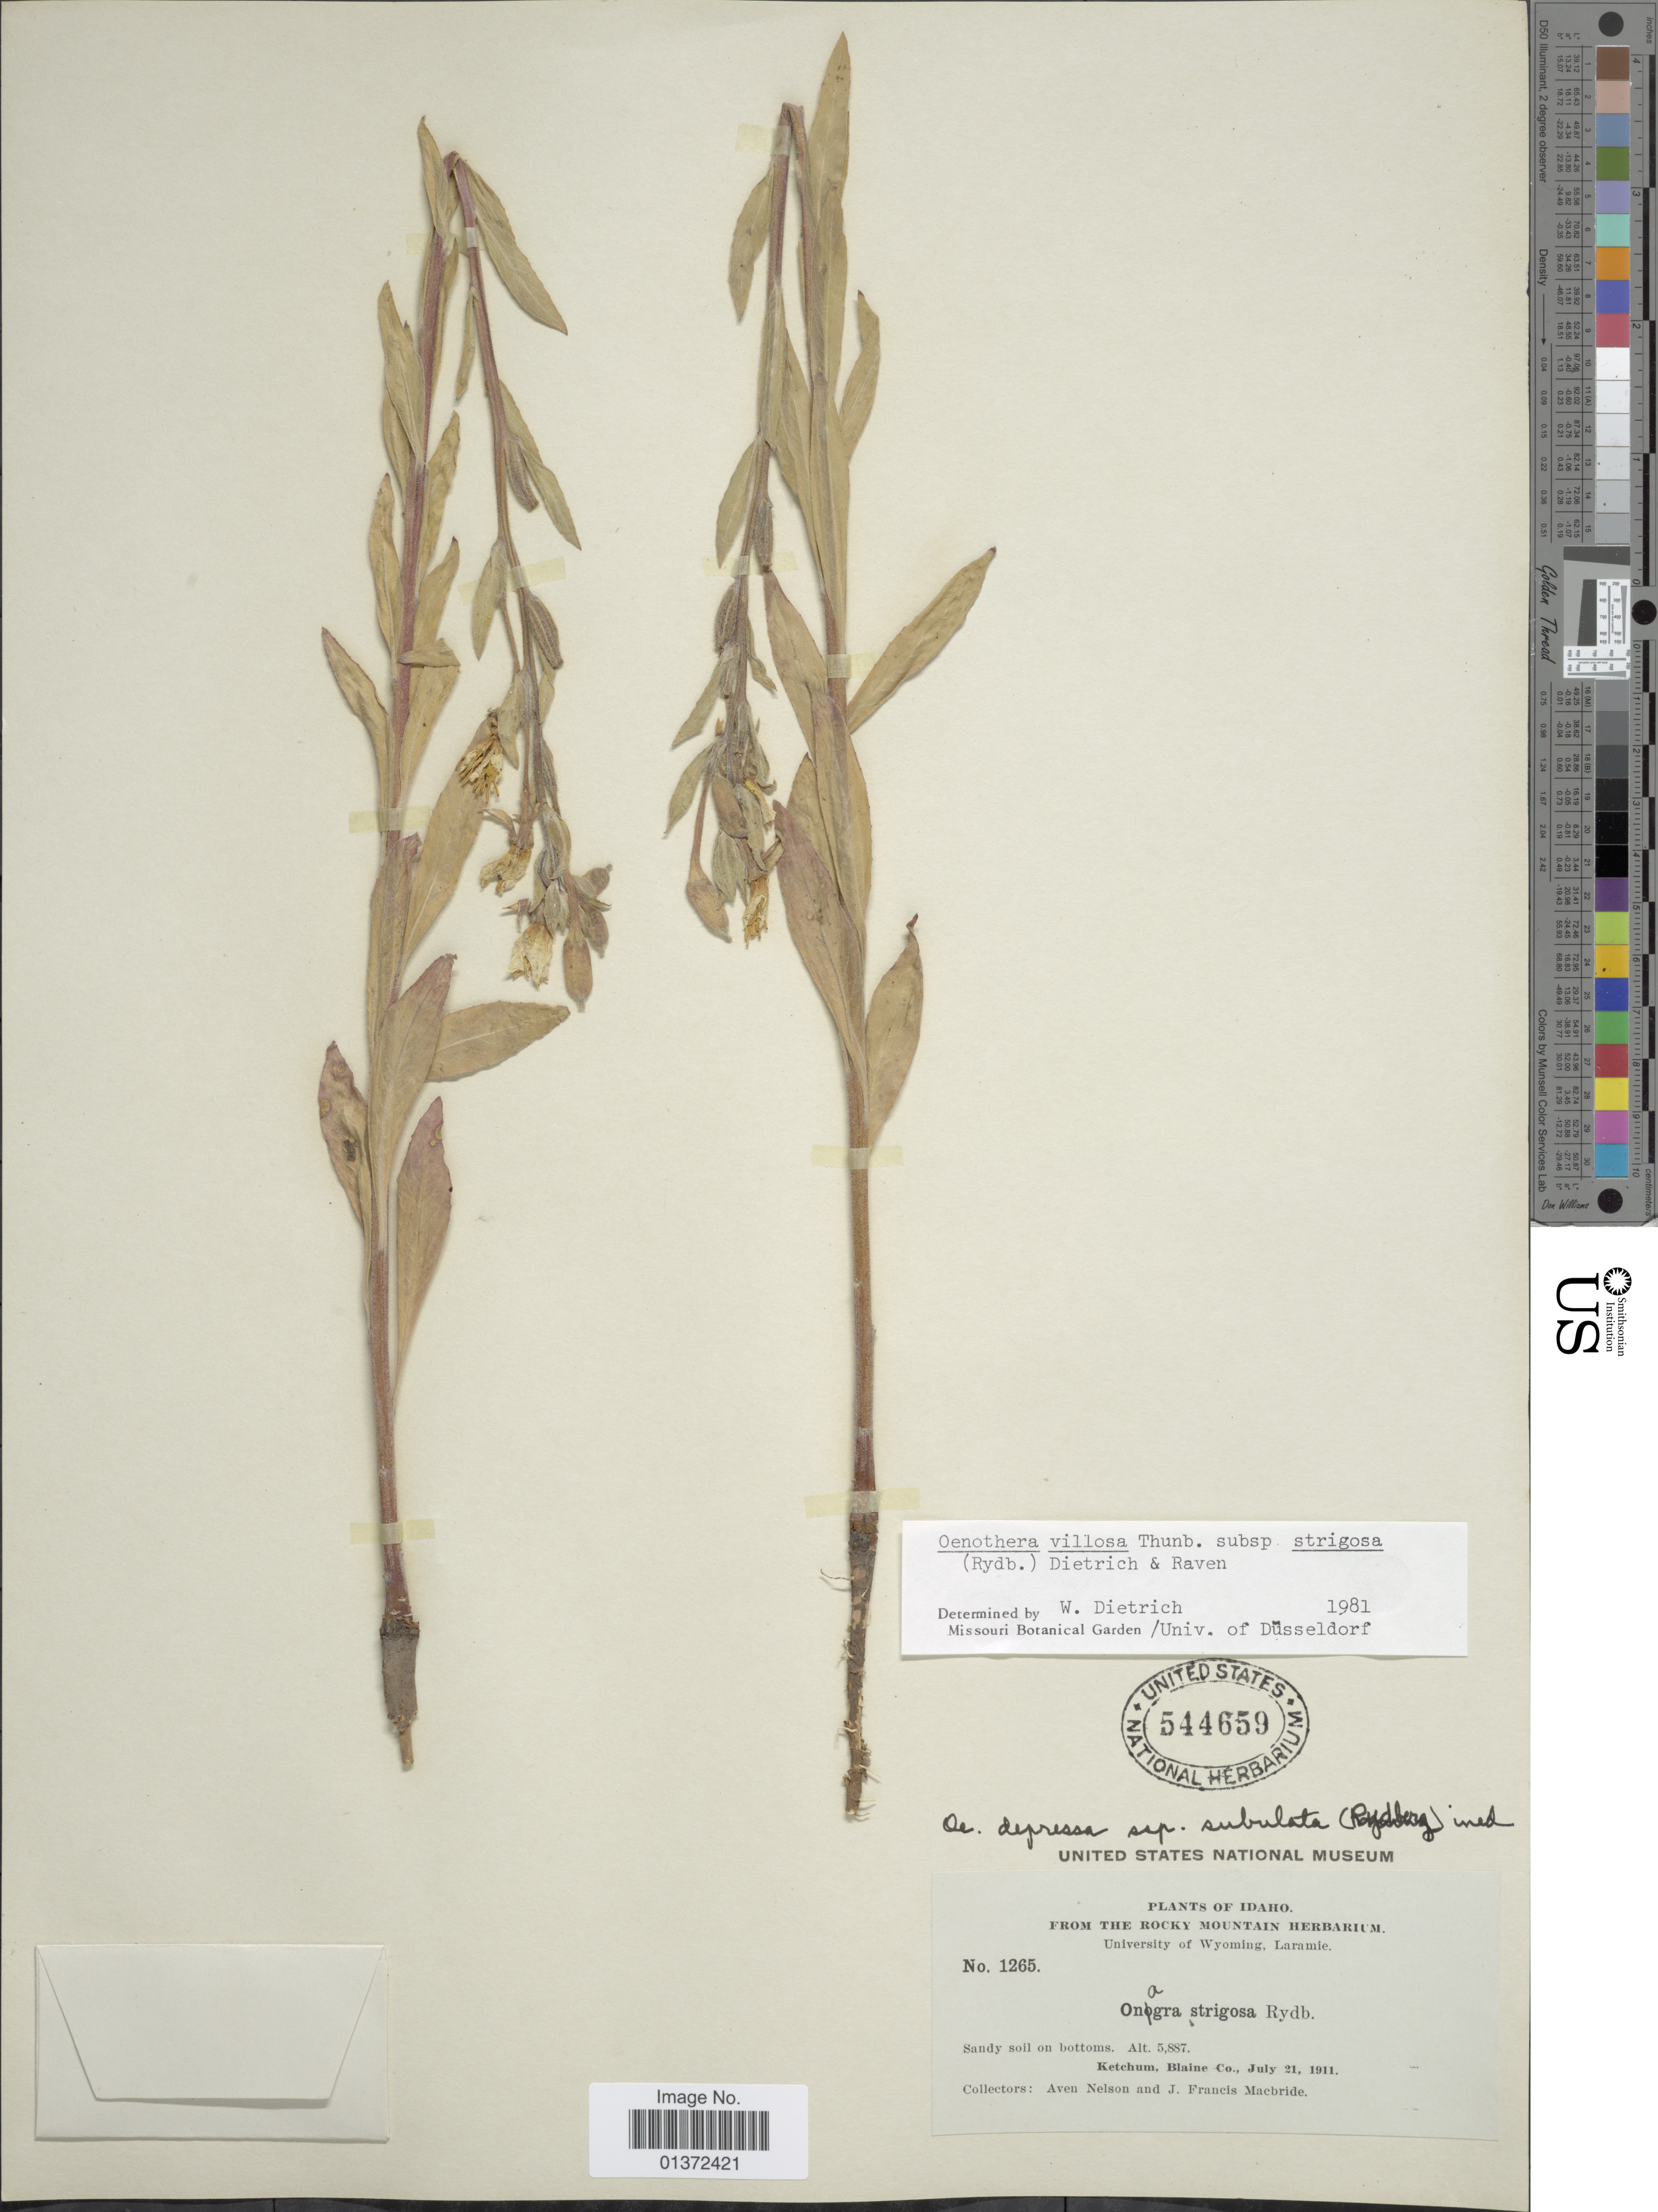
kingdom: Plantae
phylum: Tracheophyta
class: Magnoliopsida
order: Myrtales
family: Onagraceae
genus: Oenothera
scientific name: Oenothera villosa subsp. strigosa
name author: (Rydb.) W. Dietr. & P.H. Raven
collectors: A. Nelson & J. F. Macbride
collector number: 1265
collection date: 1911-07-21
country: United States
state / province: Idaho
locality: Ketchum, Blaine Co.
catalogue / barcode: US 544659